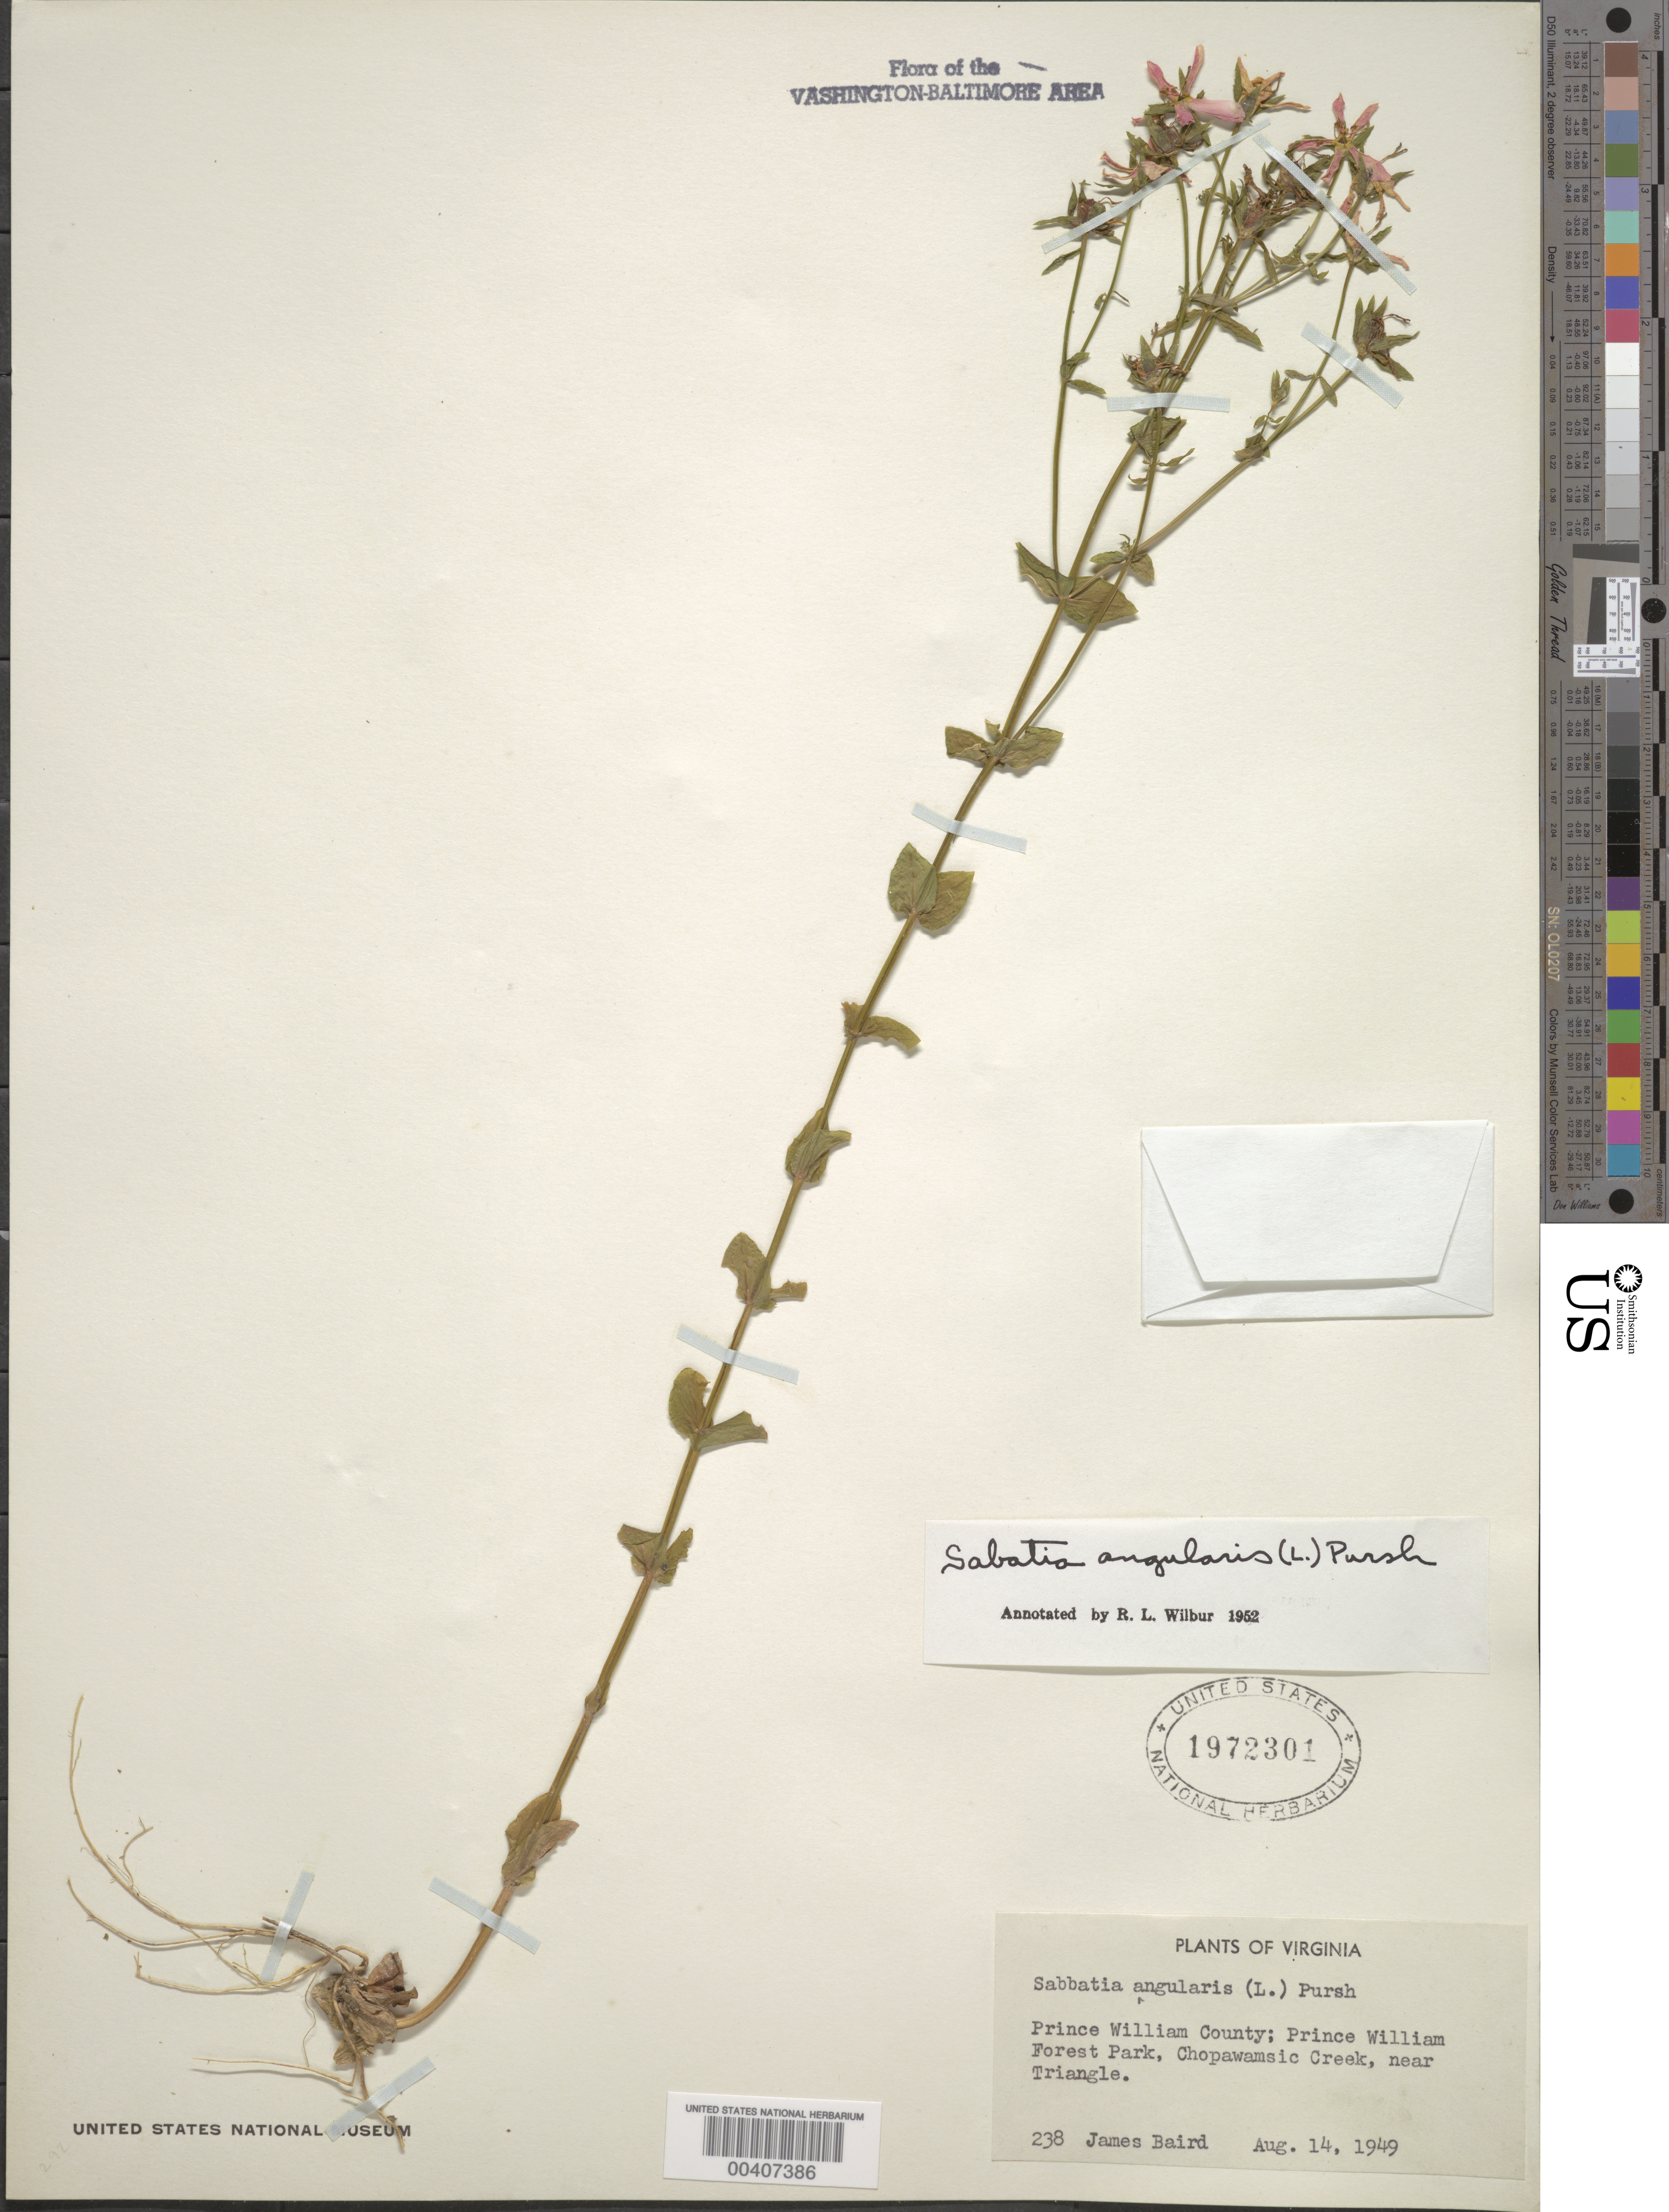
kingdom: Plantae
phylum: Tracheophyta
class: Magnoliopsida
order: Gentianales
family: Gentianaceae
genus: Sabatia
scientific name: Sabatia angularis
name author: (L.) Pursh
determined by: Wilbur, R. L.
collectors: J. Baird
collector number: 238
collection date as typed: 14 Aug 1949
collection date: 1949-08-14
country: United States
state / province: Virginia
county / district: Prince William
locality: Prince William Forest Park, Chopawamsic Creek, near Triangle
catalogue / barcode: US 1972301